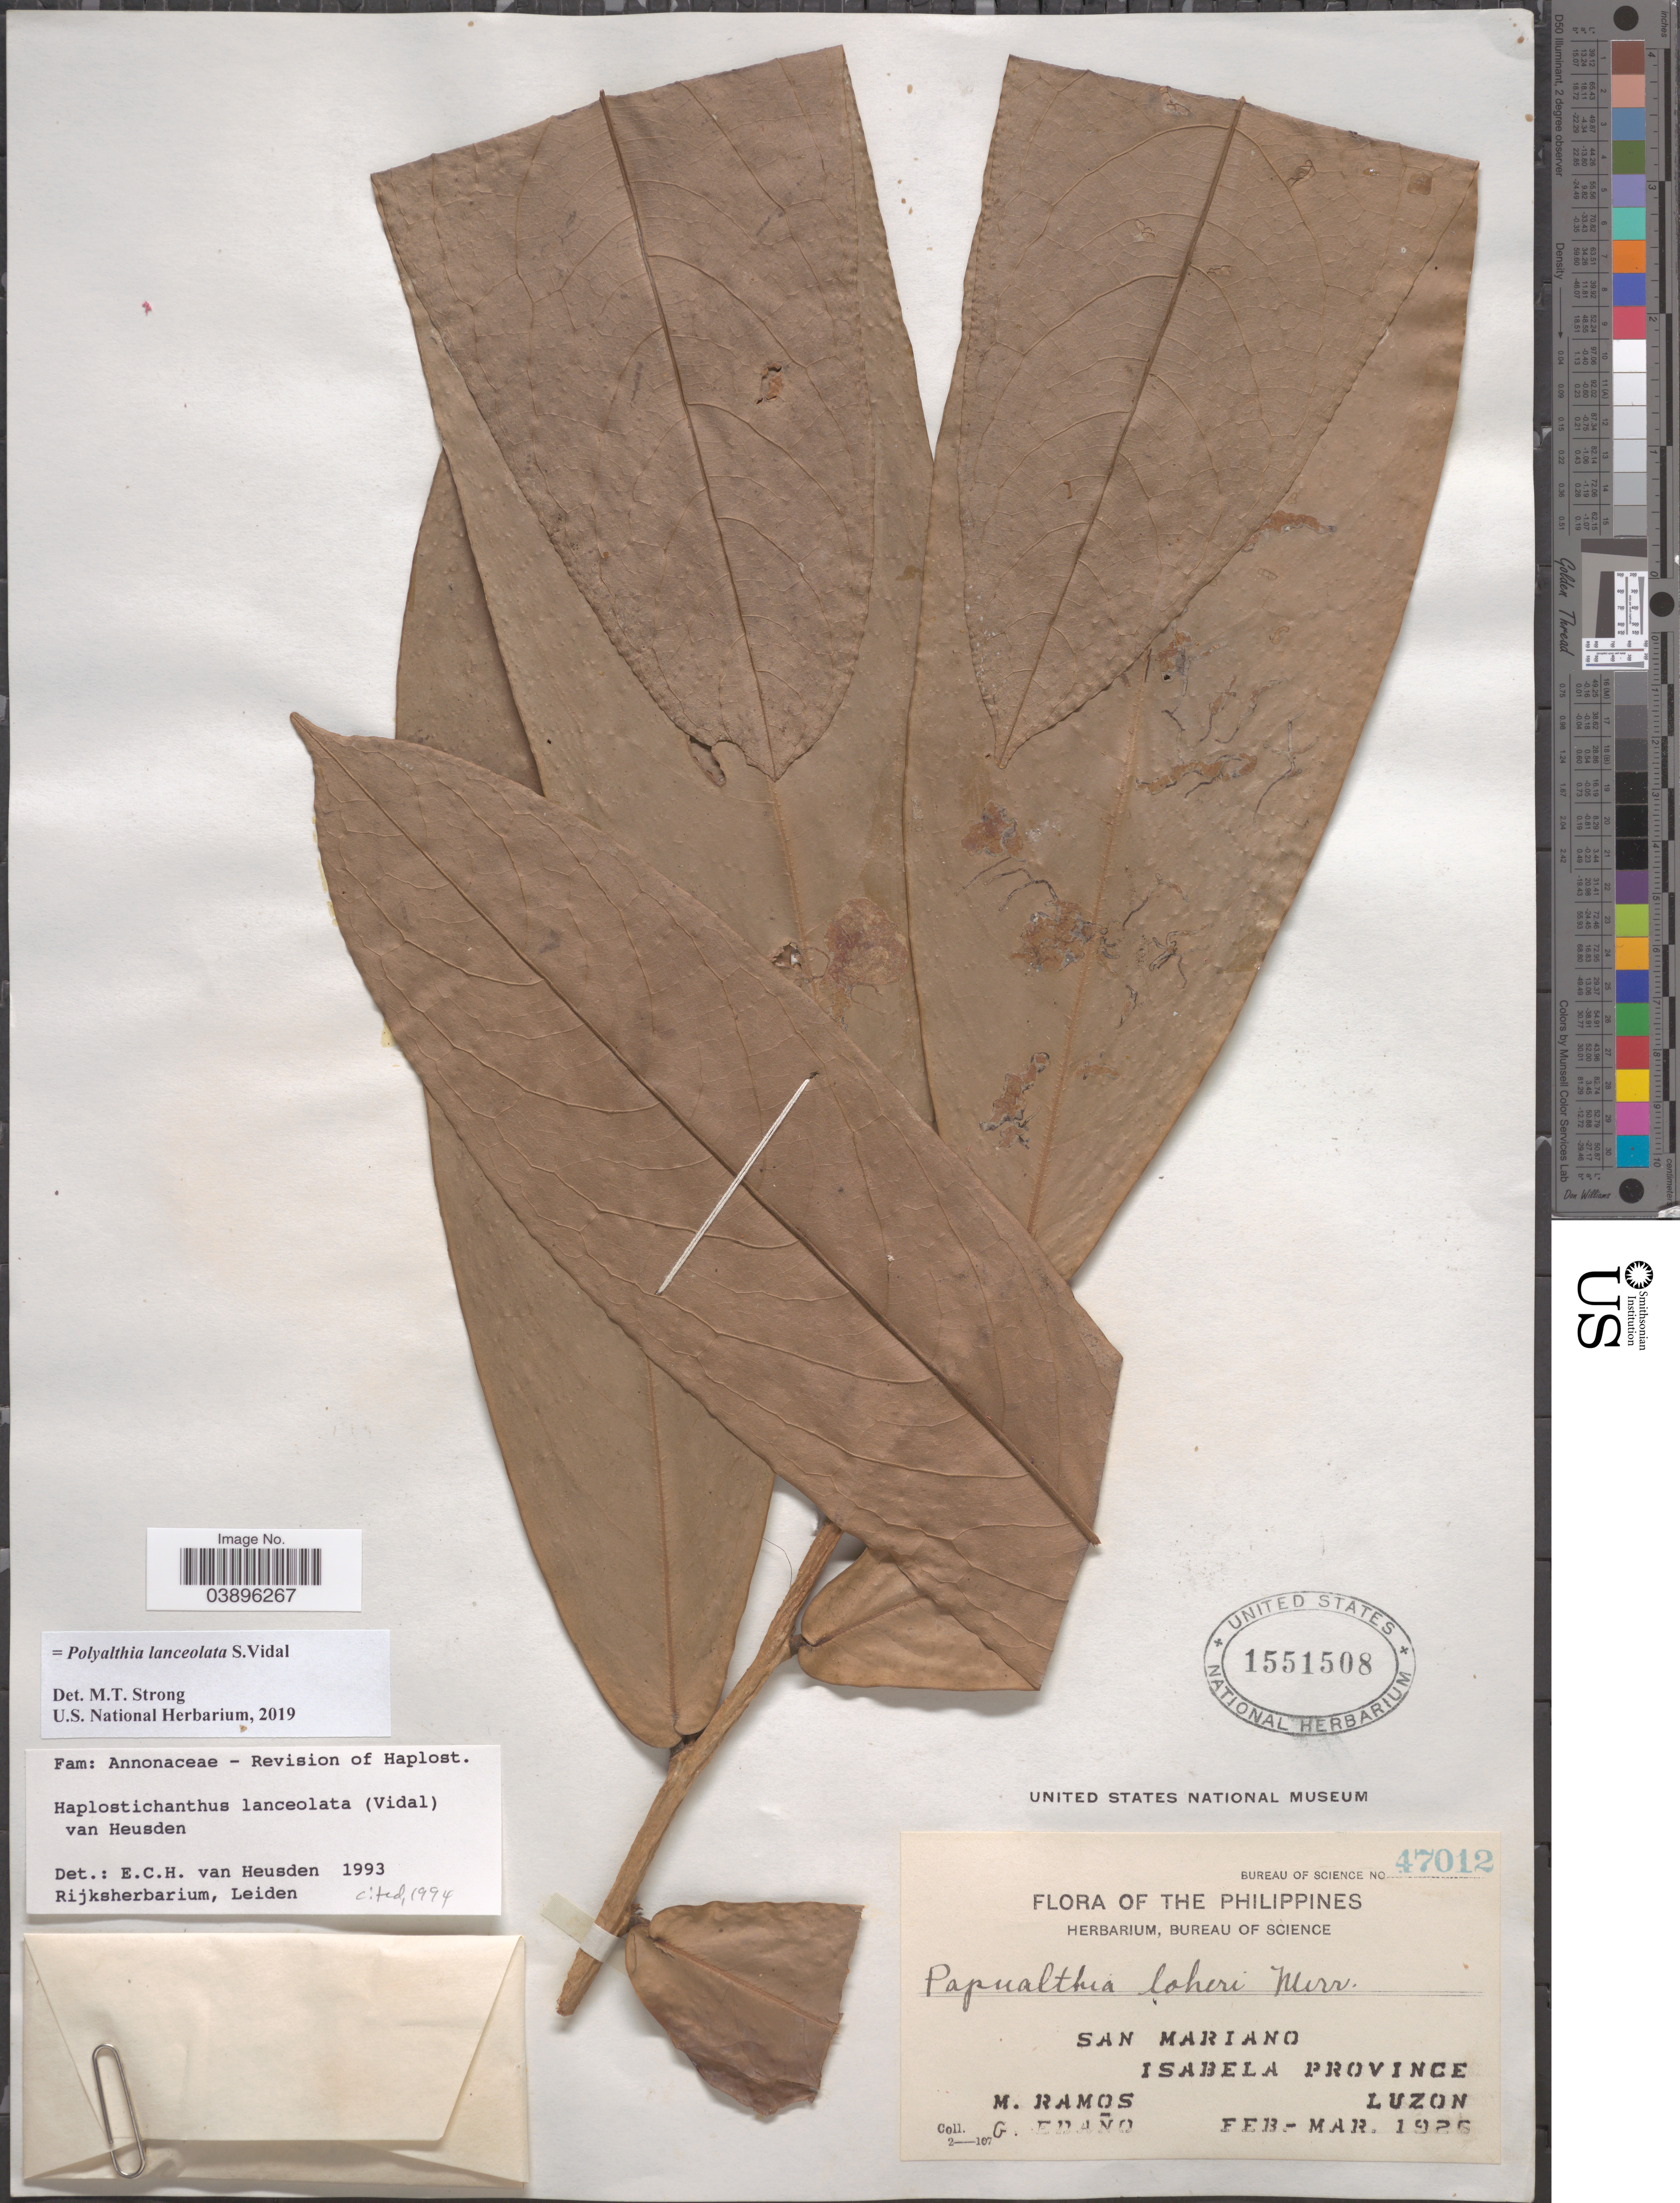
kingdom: Plantae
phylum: Tracheophyta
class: Magnoliopsida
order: Magnoliales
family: Annonaceae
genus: Polyalthia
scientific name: Polyalthia lanceolata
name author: S. Vidal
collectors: M. Ramos & G. Edaño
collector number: Bureau of Science 47012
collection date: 1926-02/1926-03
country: Philippines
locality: San Mariano. Isabela Province. Luzon.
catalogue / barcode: US 1551508